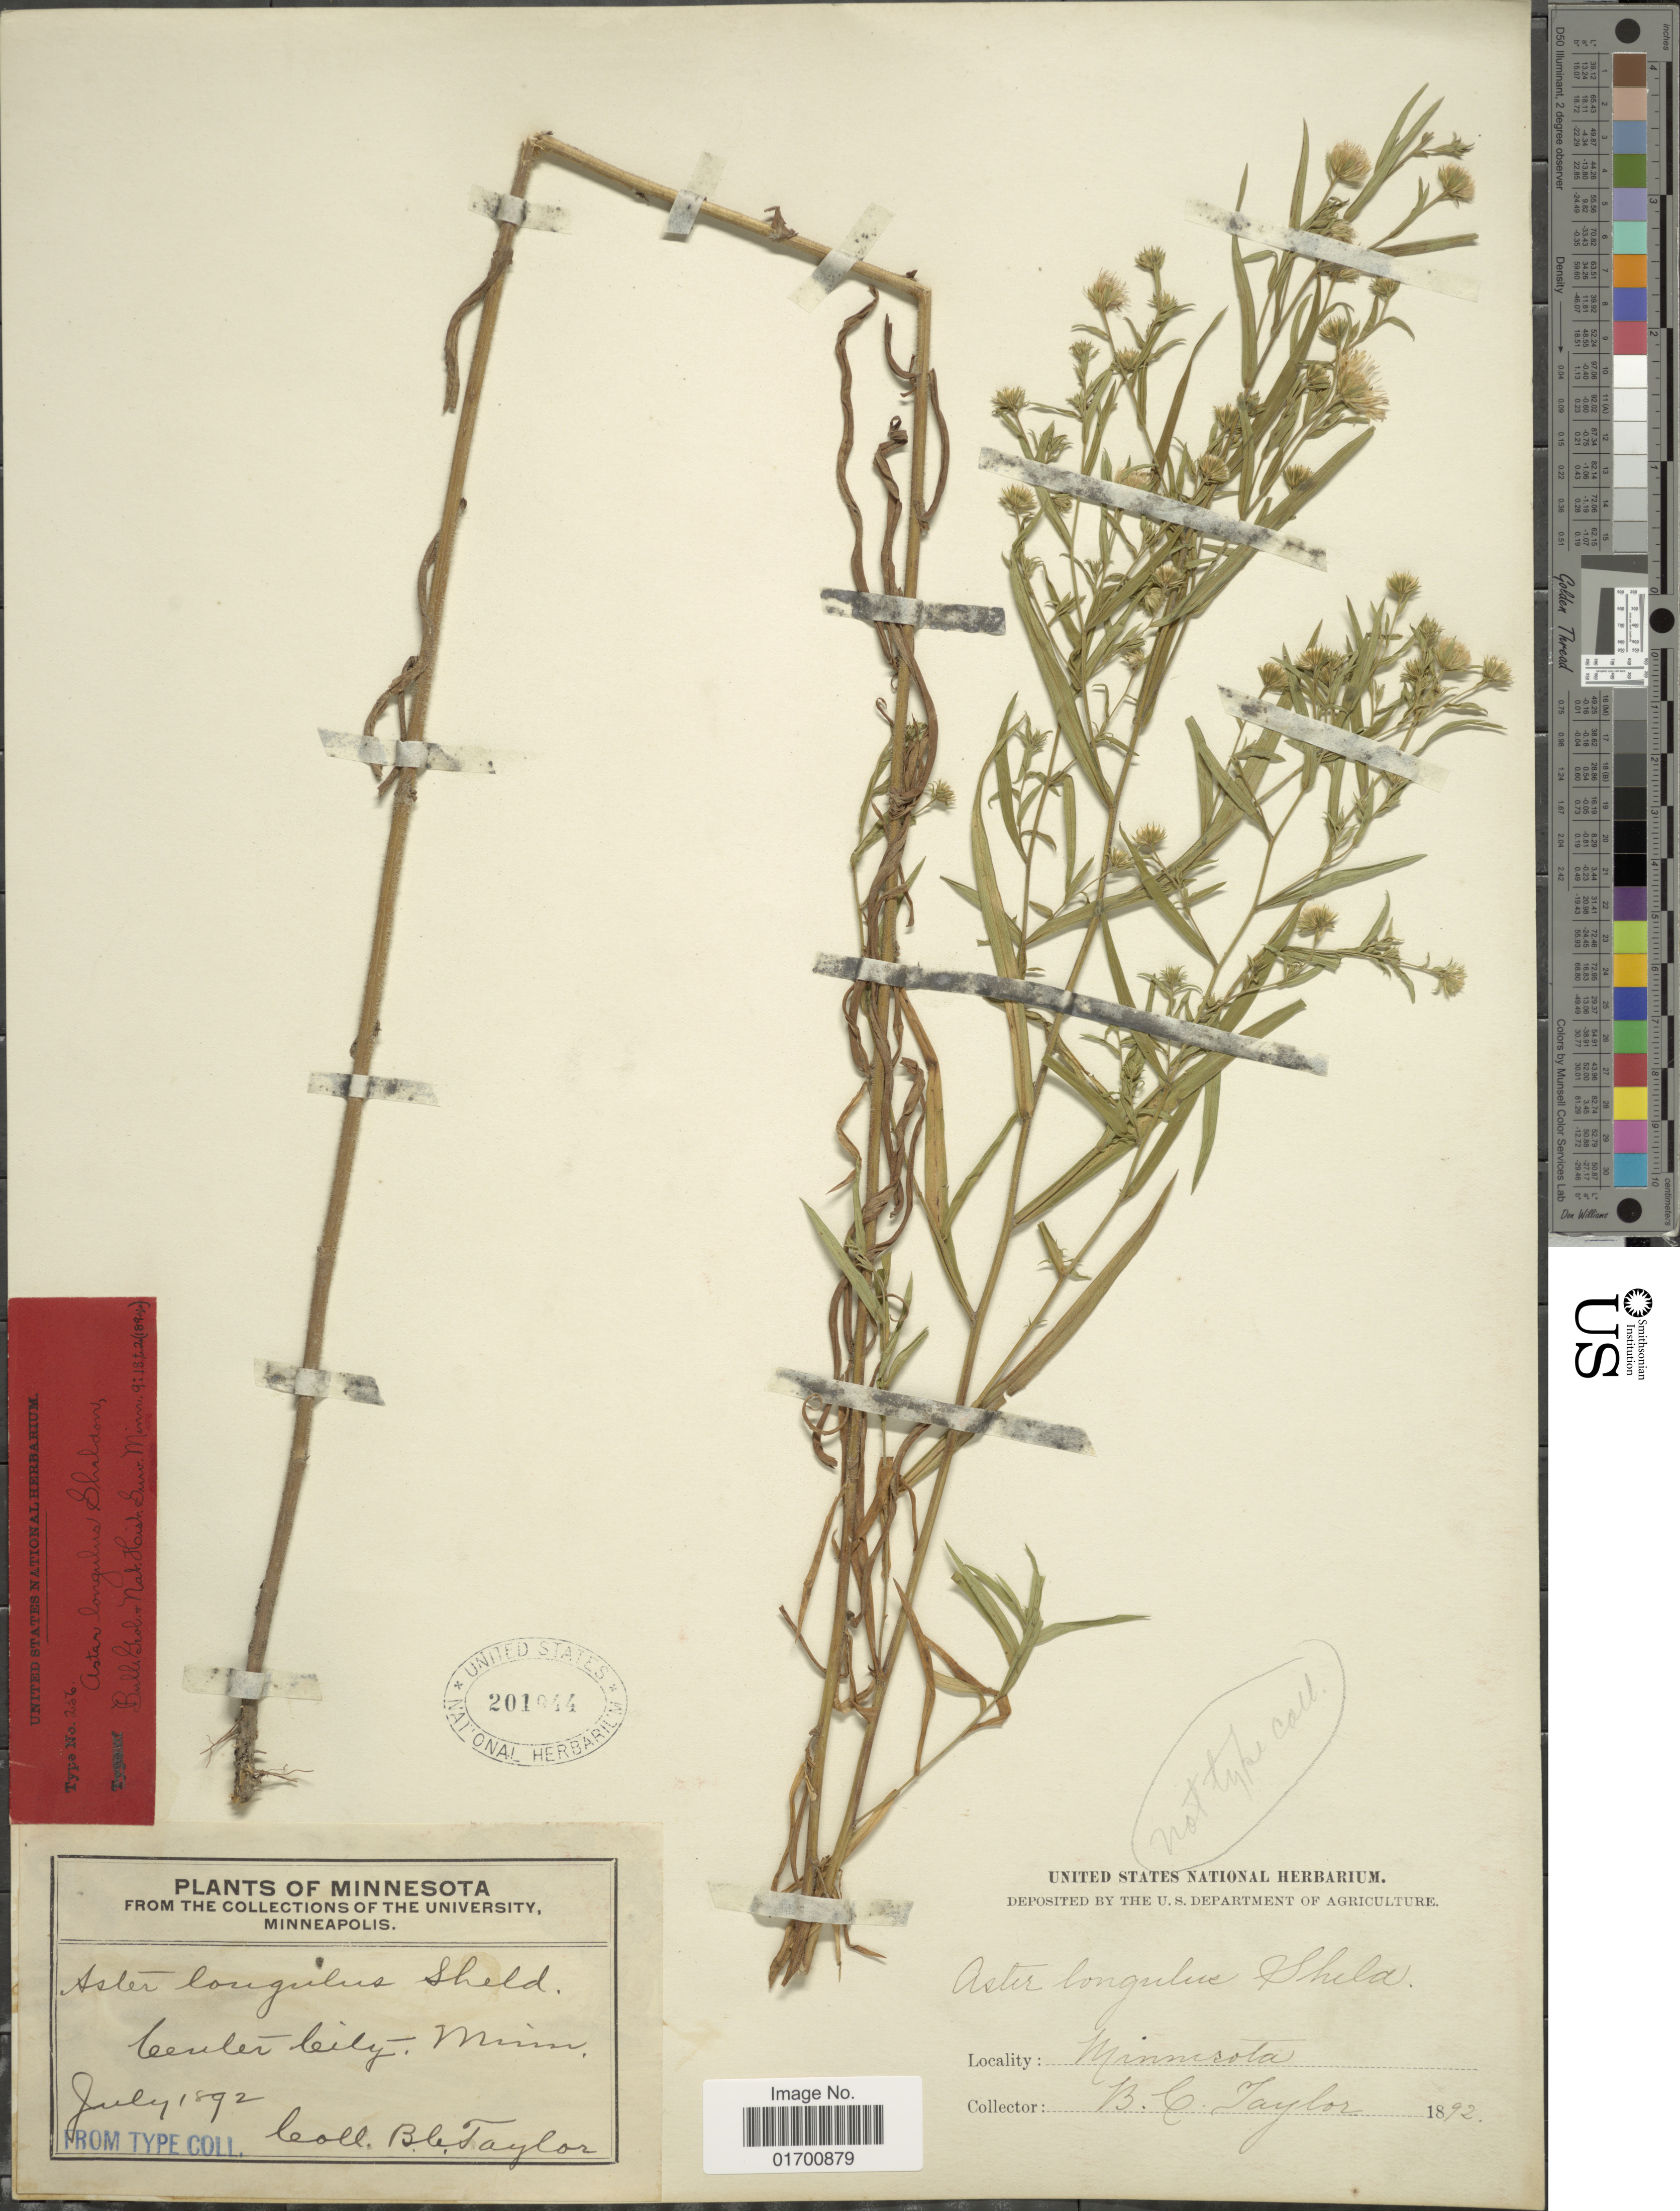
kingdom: Plantae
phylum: Tracheophyta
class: Magnoliopsida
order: Asterales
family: Asteraceae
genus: Symphyotrichum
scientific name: Symphyotrichum x longulum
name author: (E. Sheld.) G.L. Nesom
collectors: B. C. Taylor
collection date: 1892-07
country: United States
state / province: Minnesota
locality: Center City, Minn.